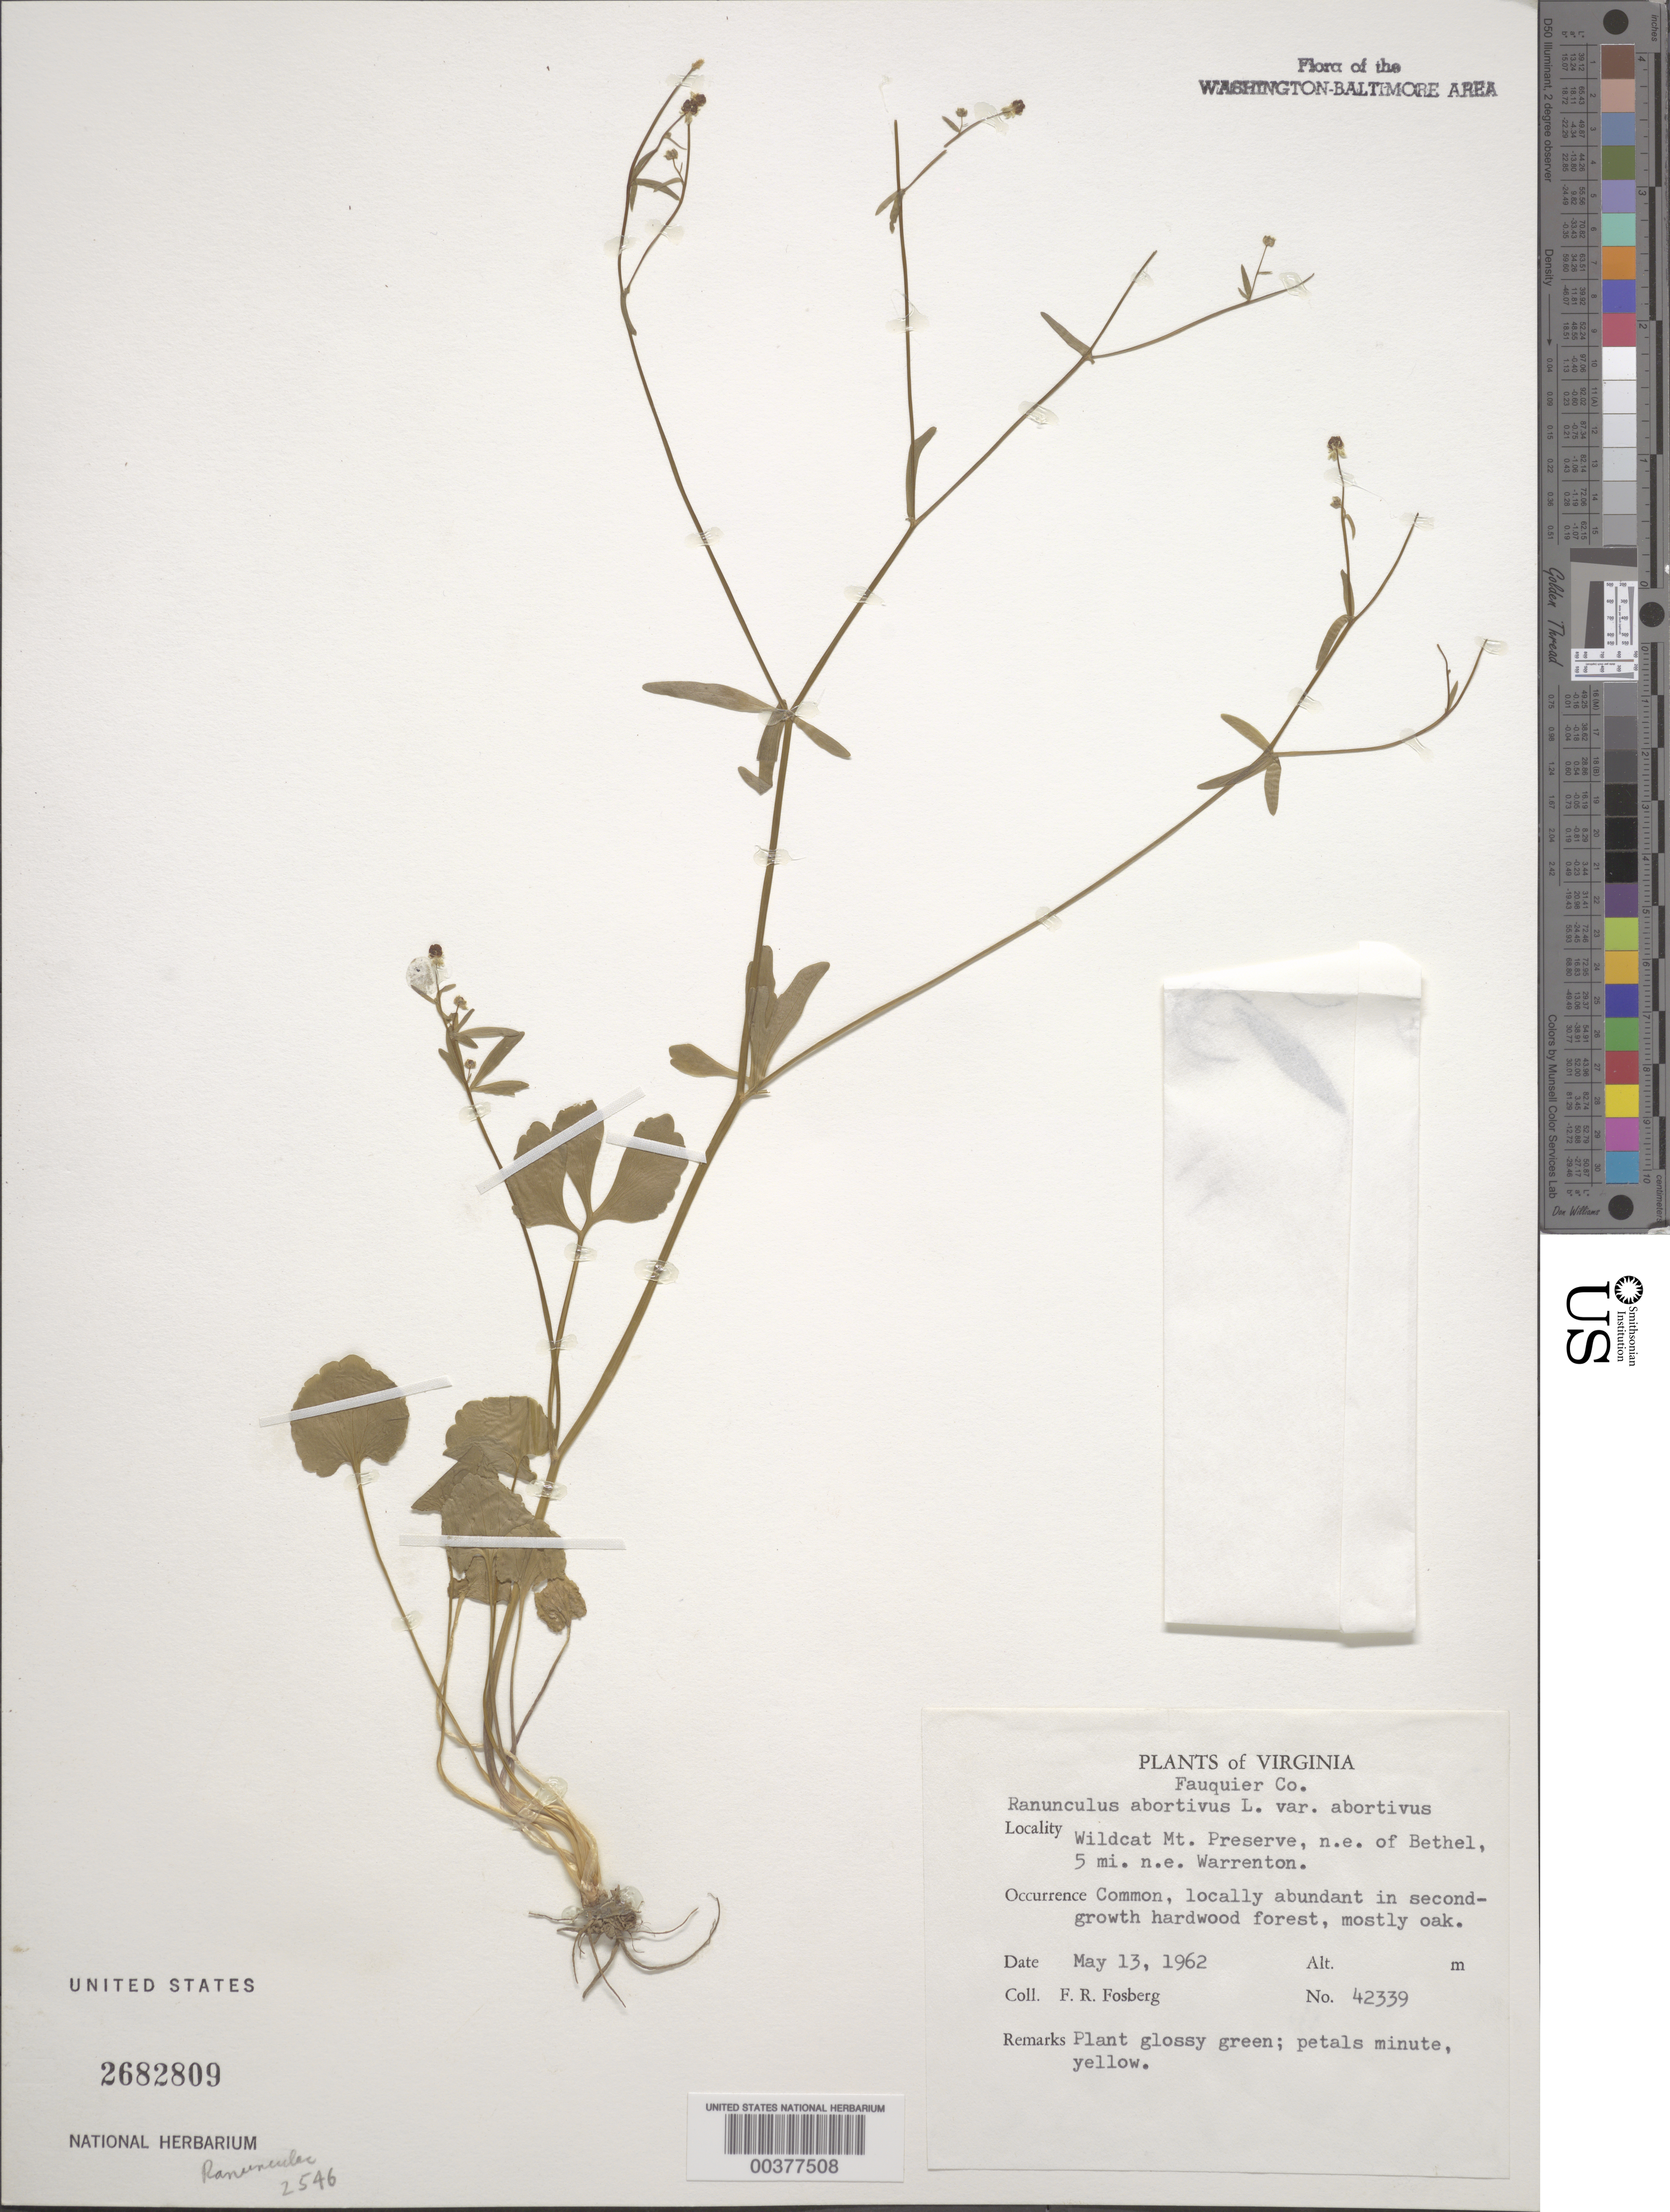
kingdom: Plantae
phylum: Tracheophyta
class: Magnoliopsida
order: Ranunculales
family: Ranunculaceae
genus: Ranunculus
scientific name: Ranunculus abortivus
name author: L.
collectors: F. R. Fosberg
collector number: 42339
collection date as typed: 13 May 1962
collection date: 1962-05-13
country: United States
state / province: Virginia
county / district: Fauquier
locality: Wildcat Mountain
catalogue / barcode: US 2682809